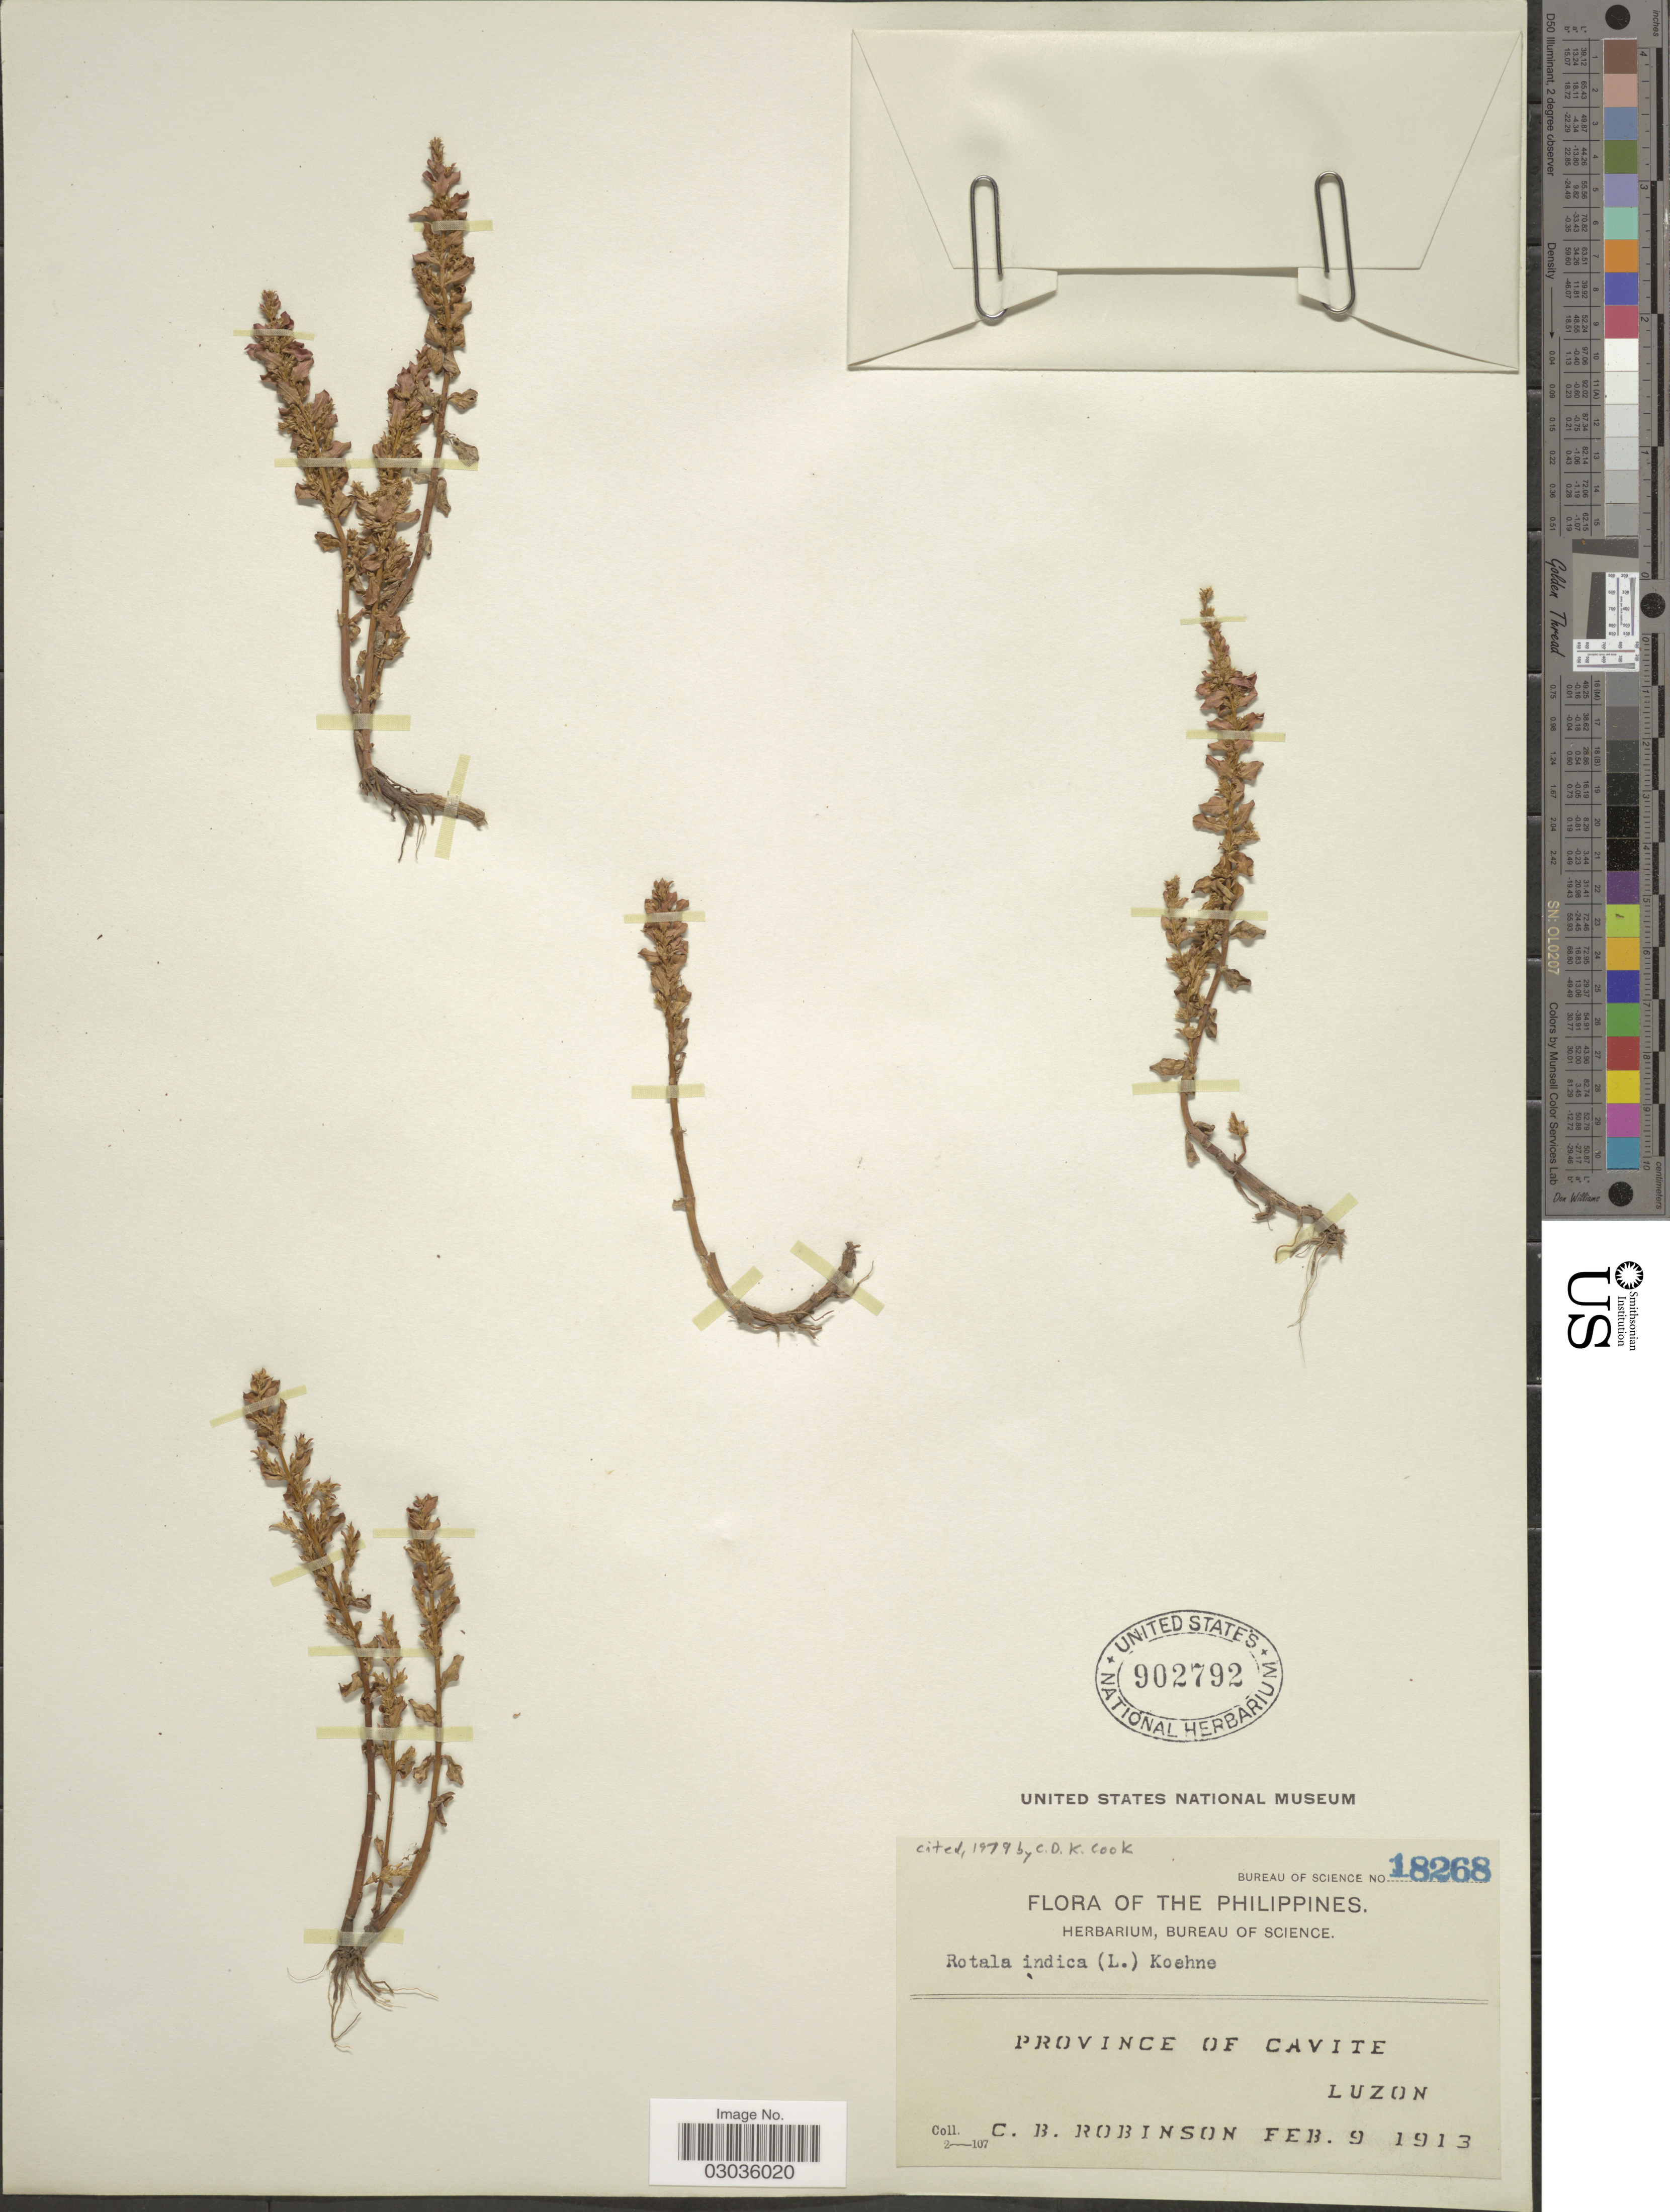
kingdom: Plantae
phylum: Tracheophyta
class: Magnoliopsida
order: Myrtales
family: Lythraceae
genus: Rotala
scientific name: Rotala indica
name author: (L.) Koehne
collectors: C. Robinson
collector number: Bureau of Science 18268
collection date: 1913-02-09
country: Philippines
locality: Province of Cavite, Luzon.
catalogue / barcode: US 902792